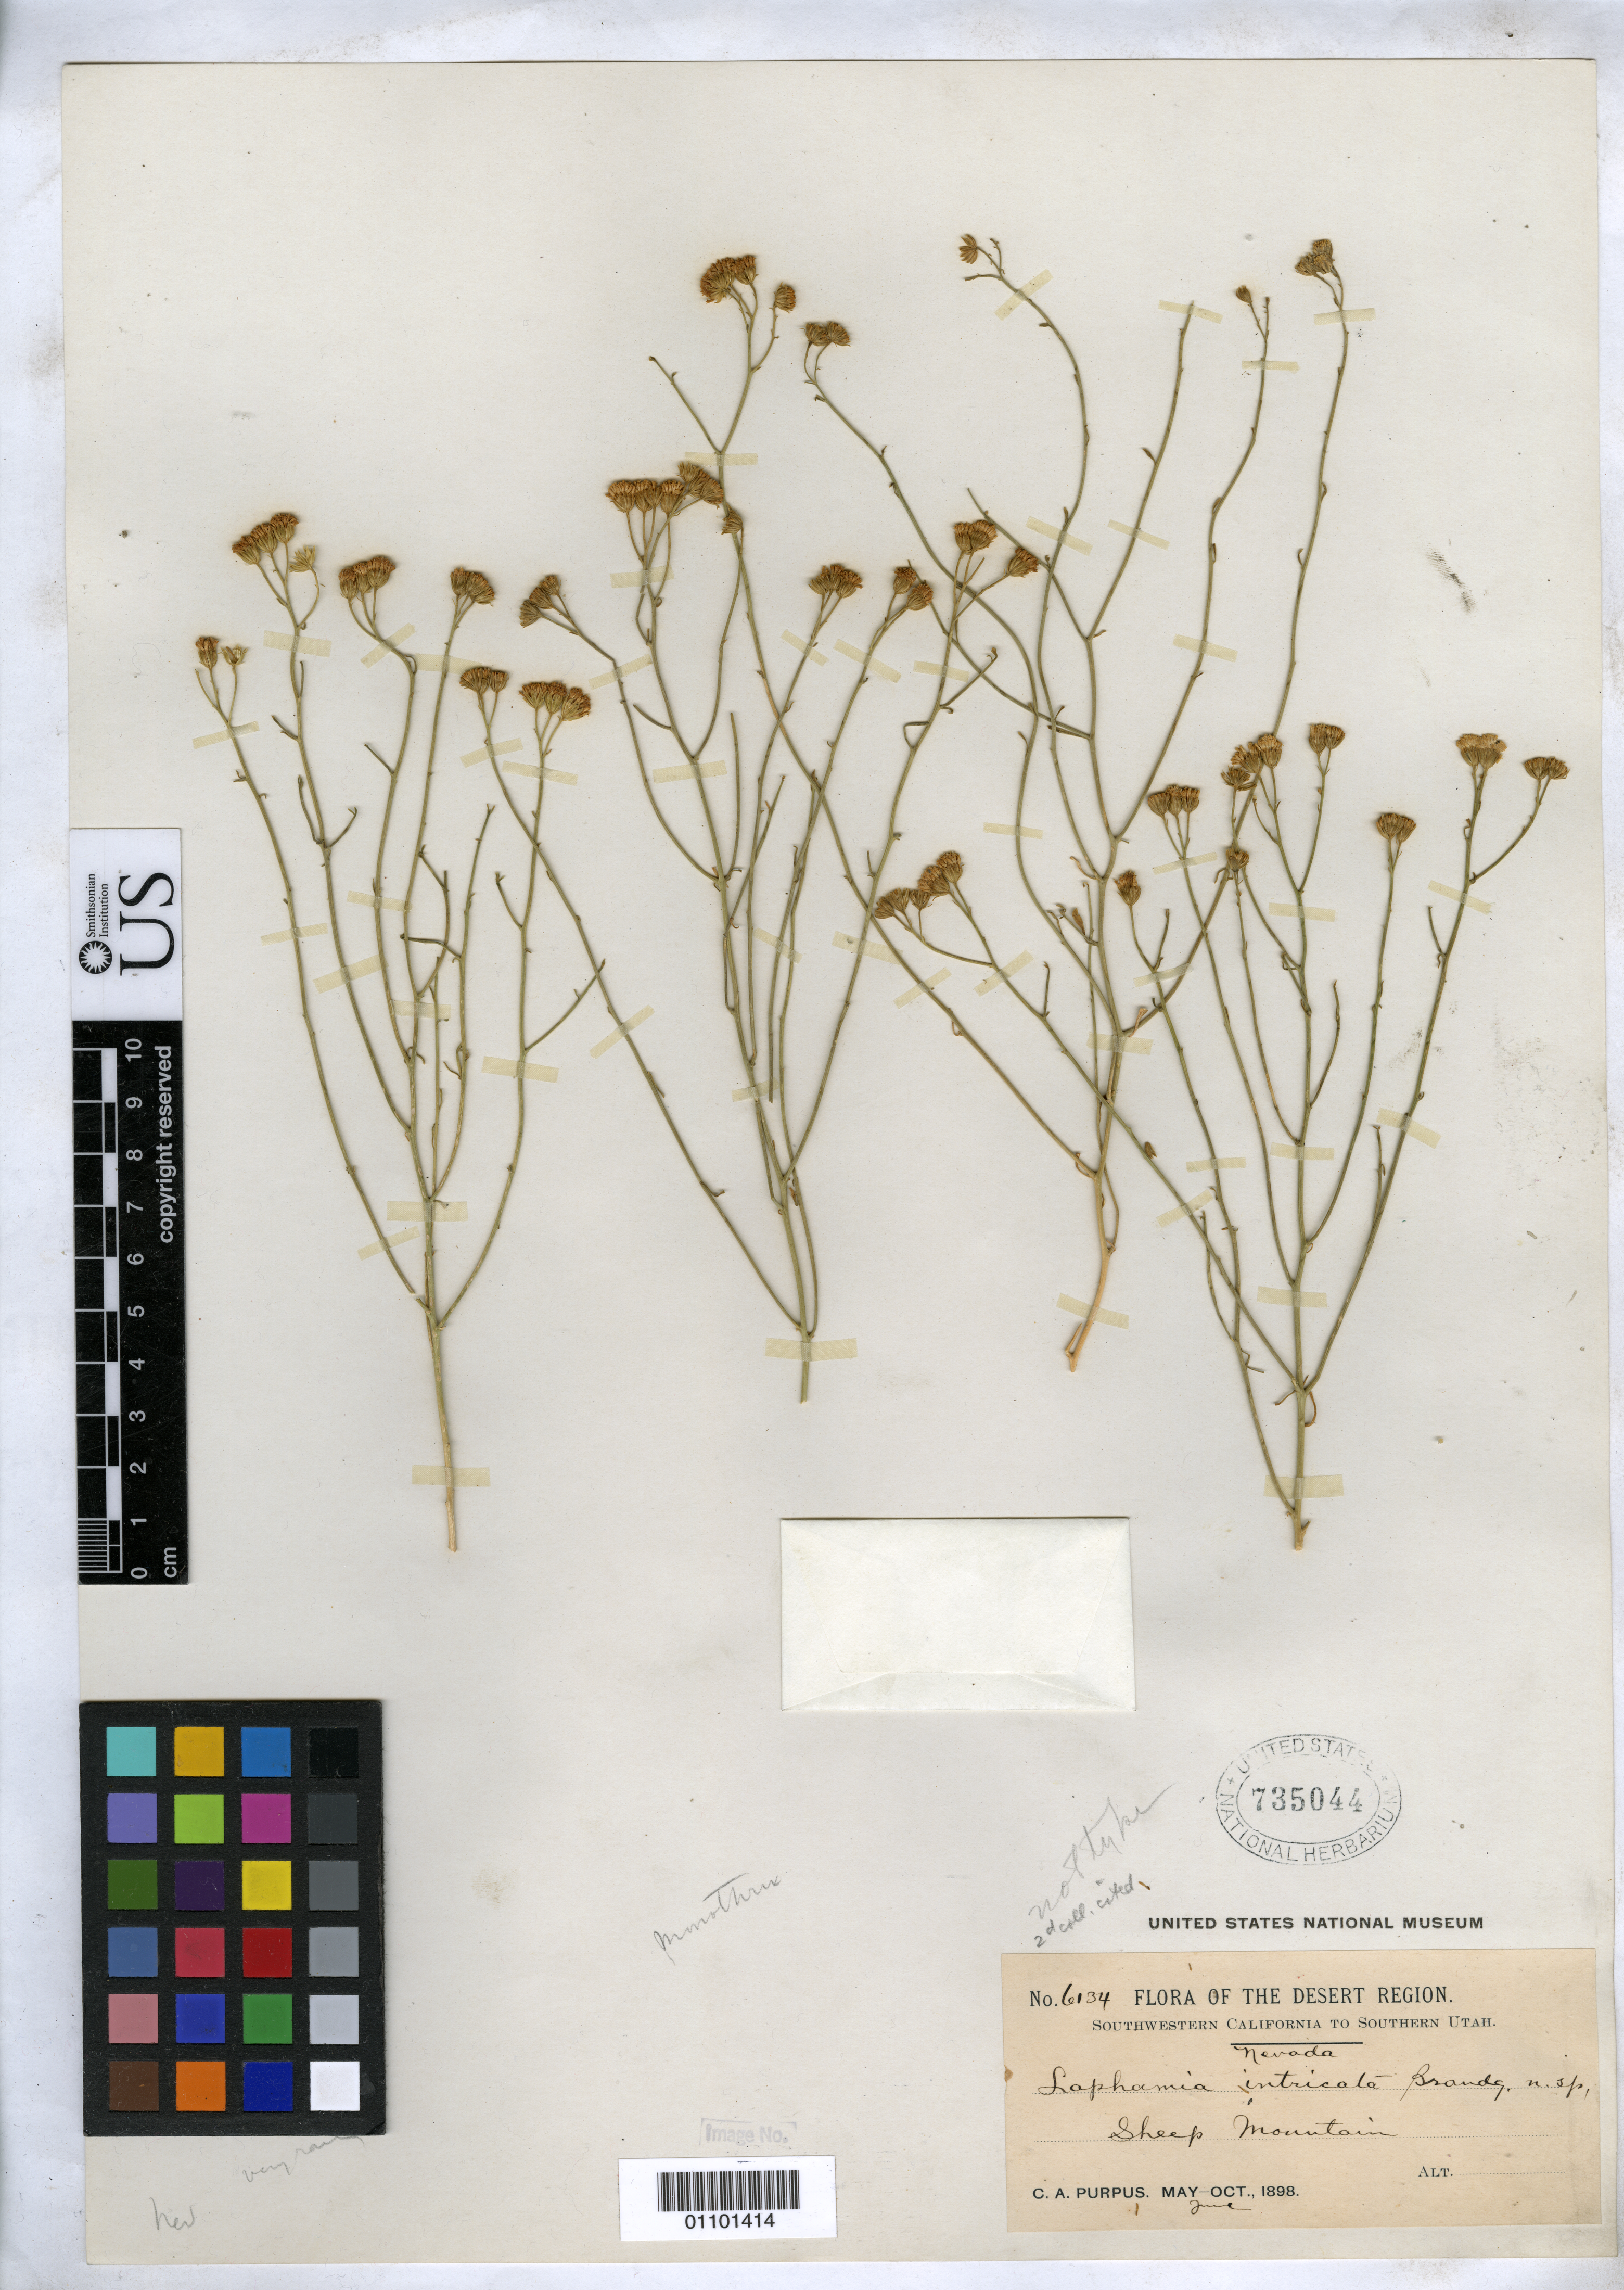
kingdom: Plantae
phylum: Tracheophyta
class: Magnoliopsida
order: Asterales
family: Asteraceae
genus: Laphamia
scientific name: Laphamia intricata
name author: Brandegee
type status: Syntype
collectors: C. A. Purpus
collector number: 6134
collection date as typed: May 1898 to -- Oct 1898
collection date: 1898-05/1898-10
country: United States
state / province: Nevada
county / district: Clark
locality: Sheep Mt.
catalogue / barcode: US 735044